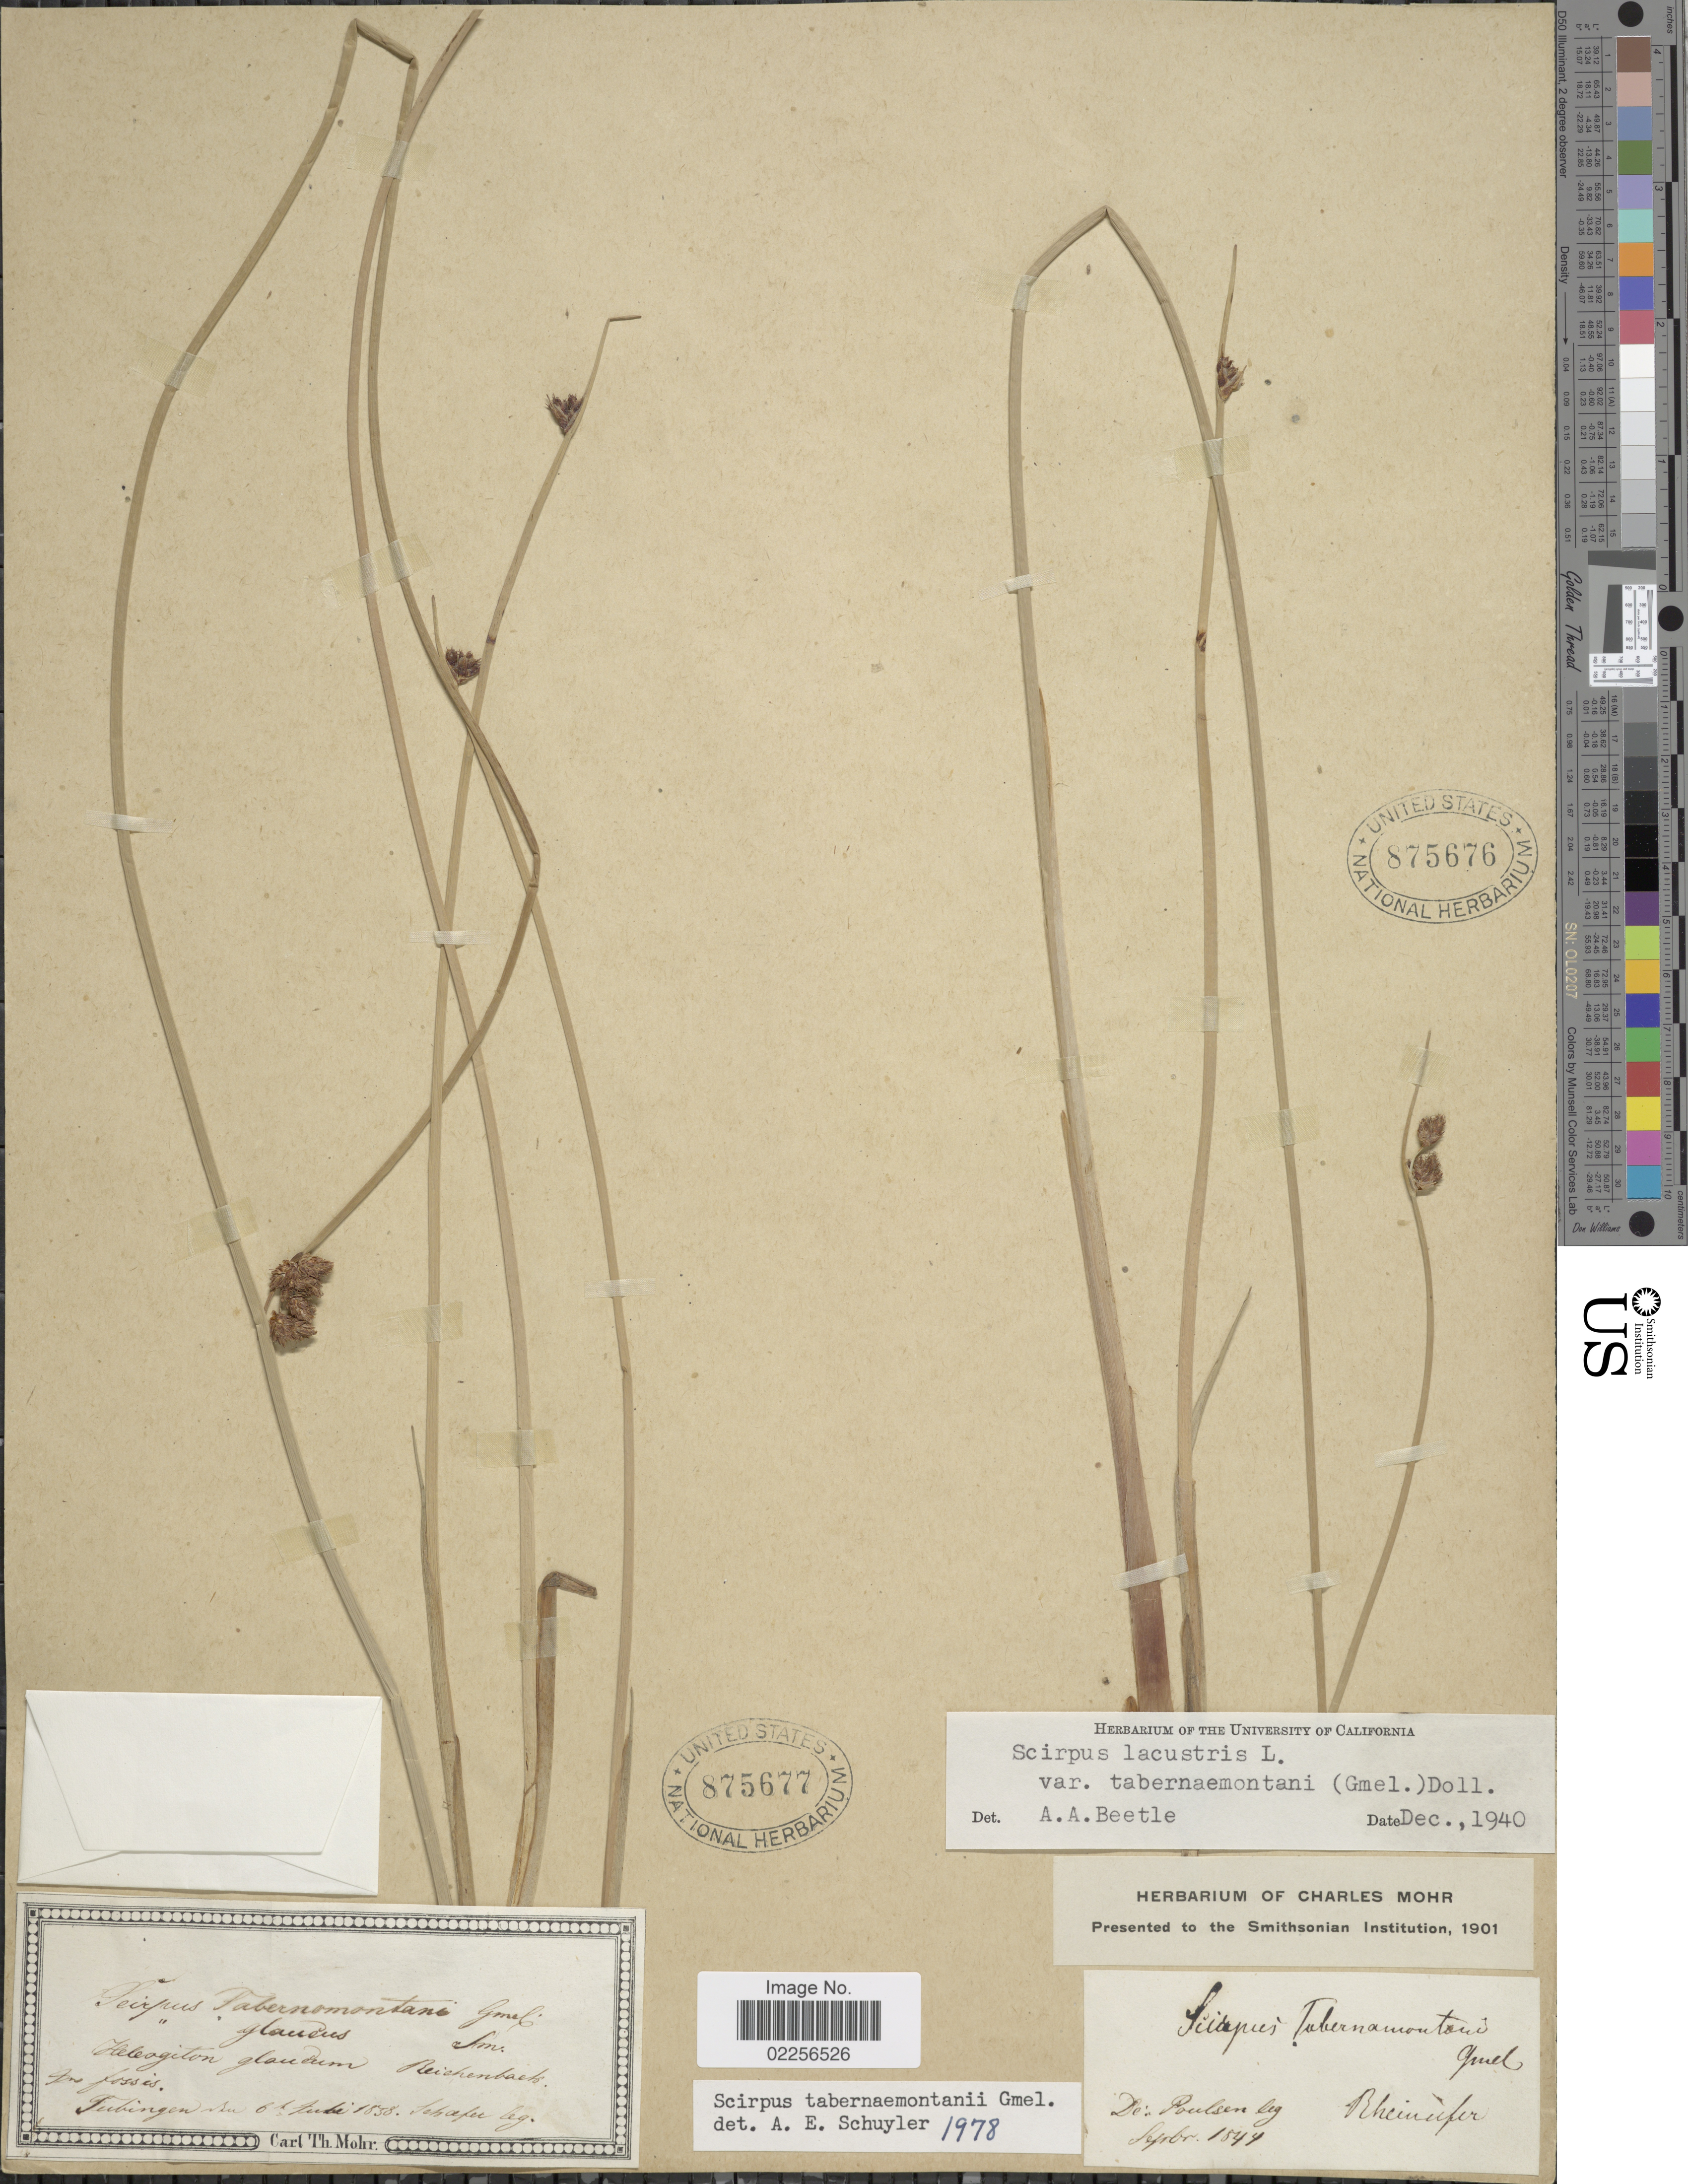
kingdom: Plantae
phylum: Tracheophyta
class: Liliopsida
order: Poales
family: Cyperaceae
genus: Schoenoplectus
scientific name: Schoenoplectus tabernaemontani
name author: (C.C. Gmel.) Palla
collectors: -. Schafer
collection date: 1838-07-06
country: Germany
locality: Reichenback, Tubingen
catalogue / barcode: US 875677